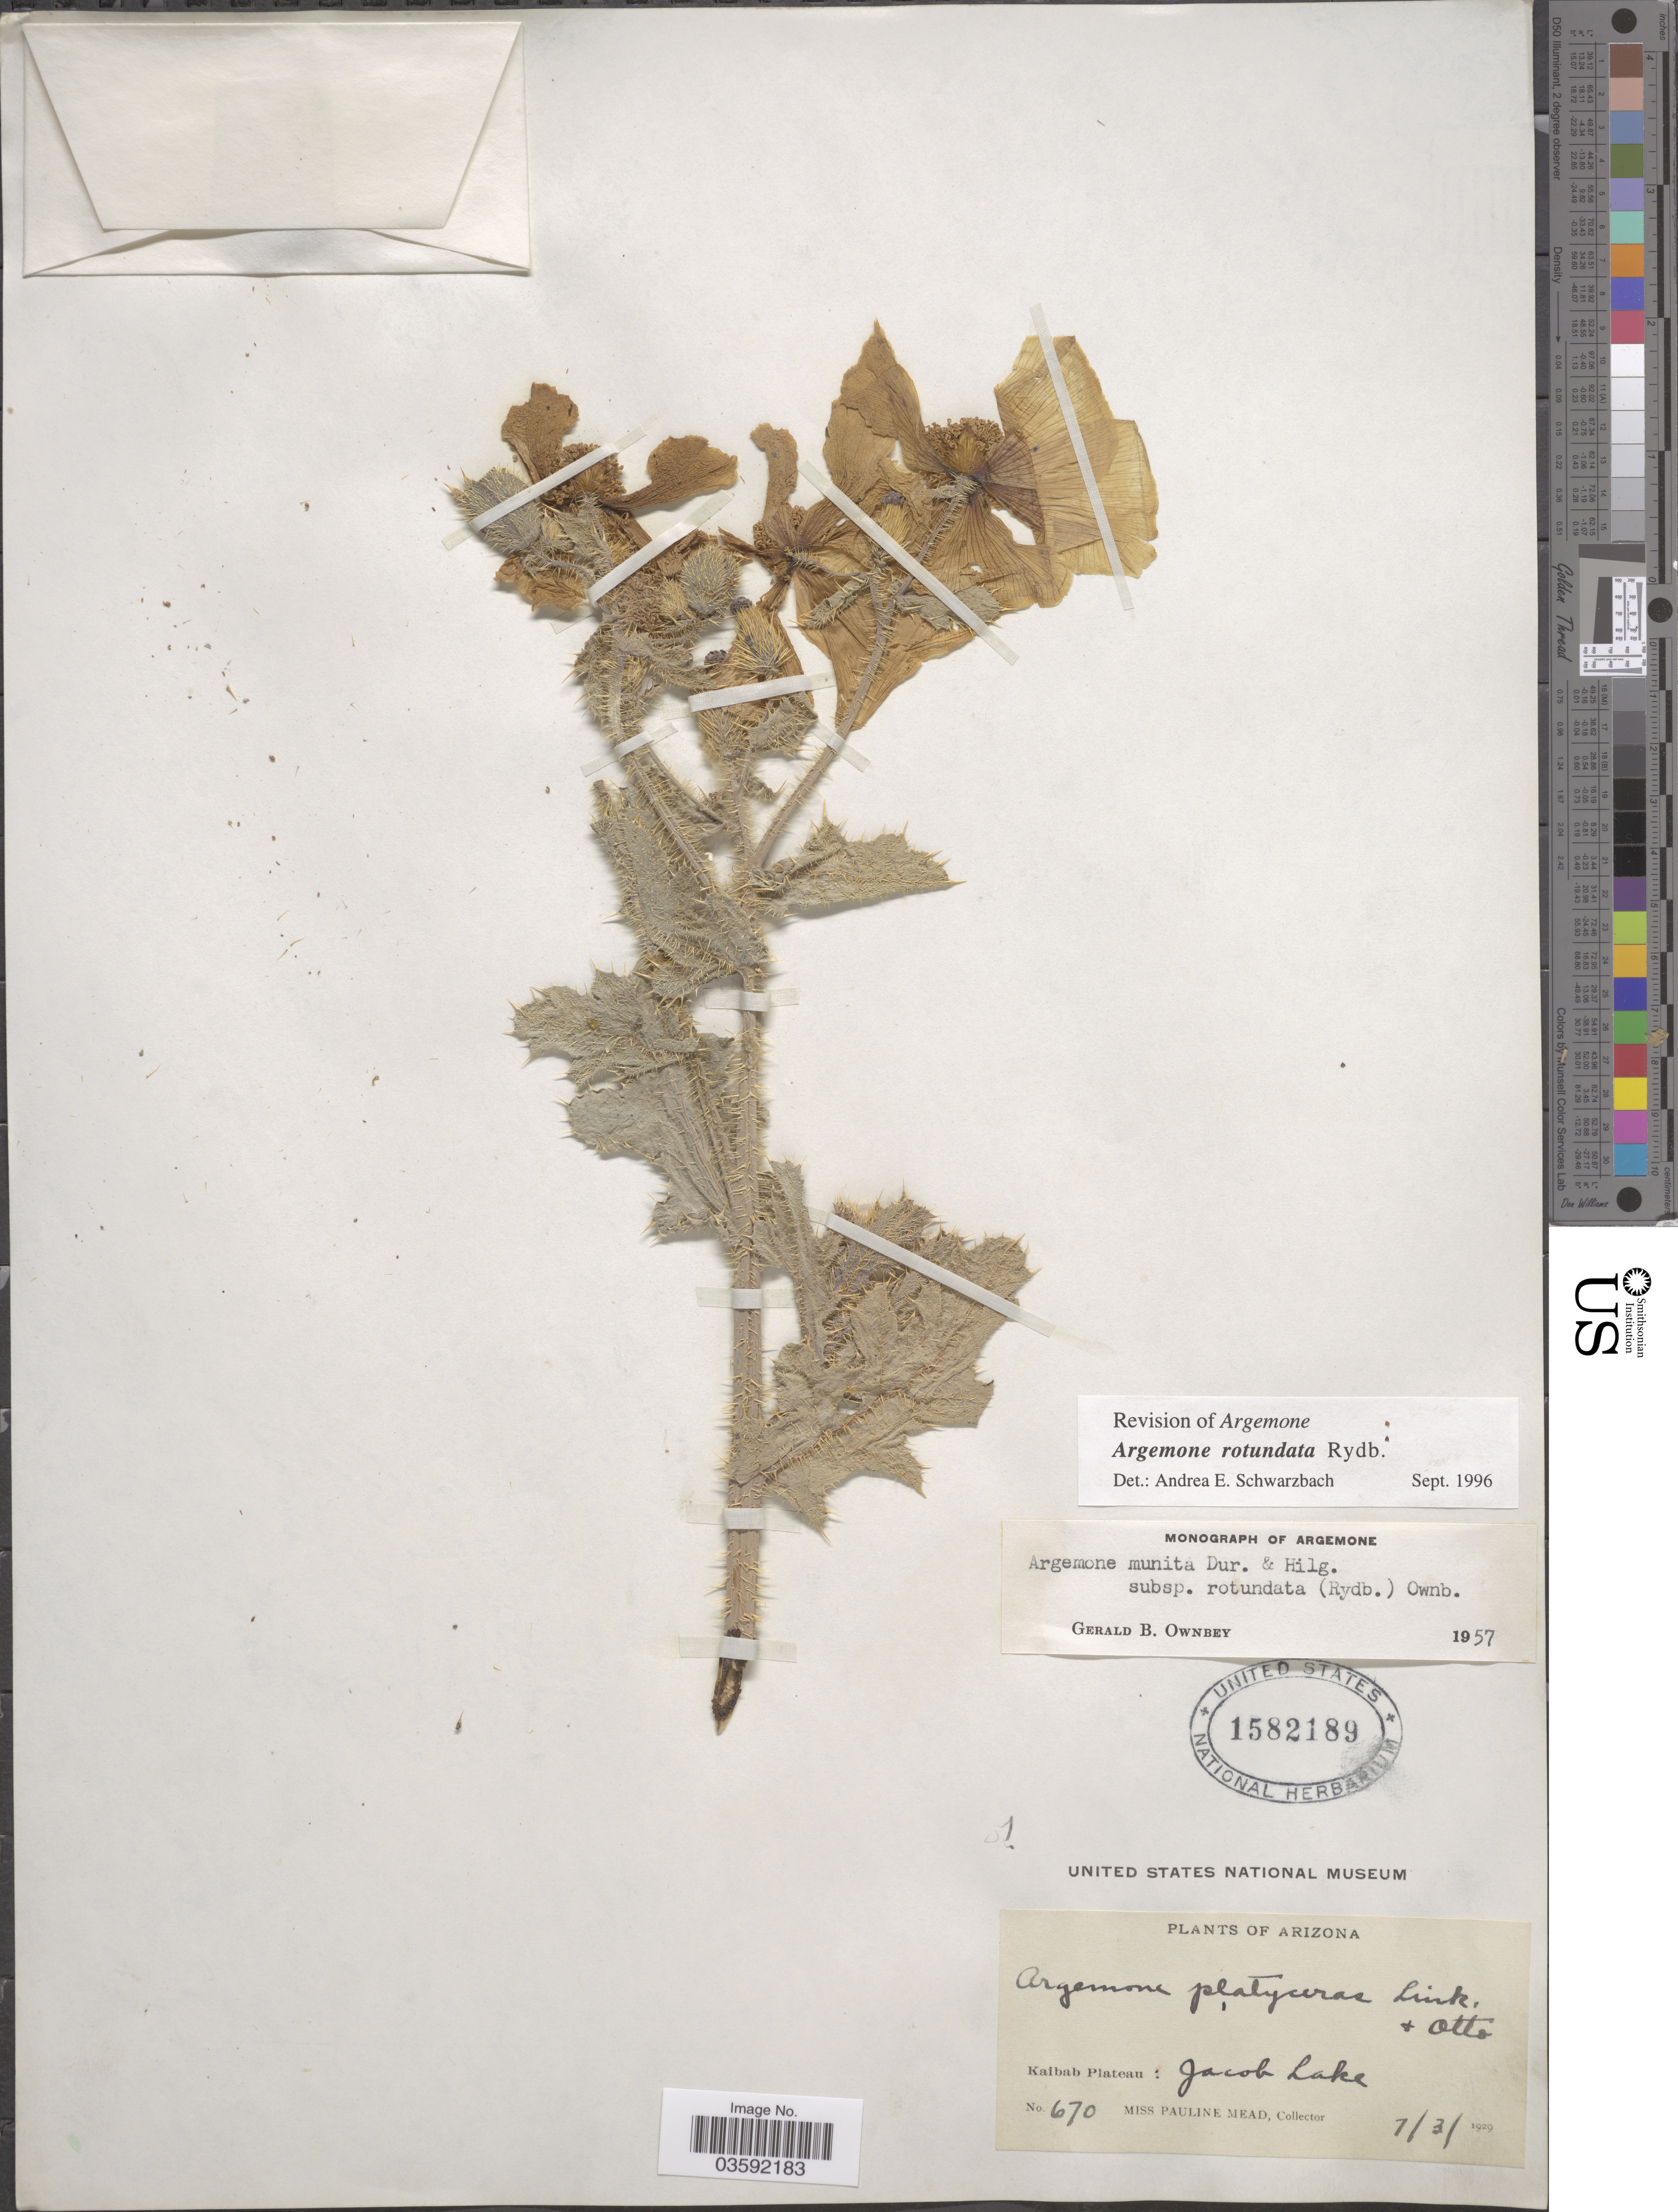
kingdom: Plantae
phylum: Tracheophyta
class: Magnoliopsida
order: Ranunculales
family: Papaveraceae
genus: Argemone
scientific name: Argemone rotundata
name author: Rydb.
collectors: P. Mead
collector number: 670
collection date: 1929-07-03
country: United States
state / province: Arizona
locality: Kaibab Plateau: Jacob Lake.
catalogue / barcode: US 1582189